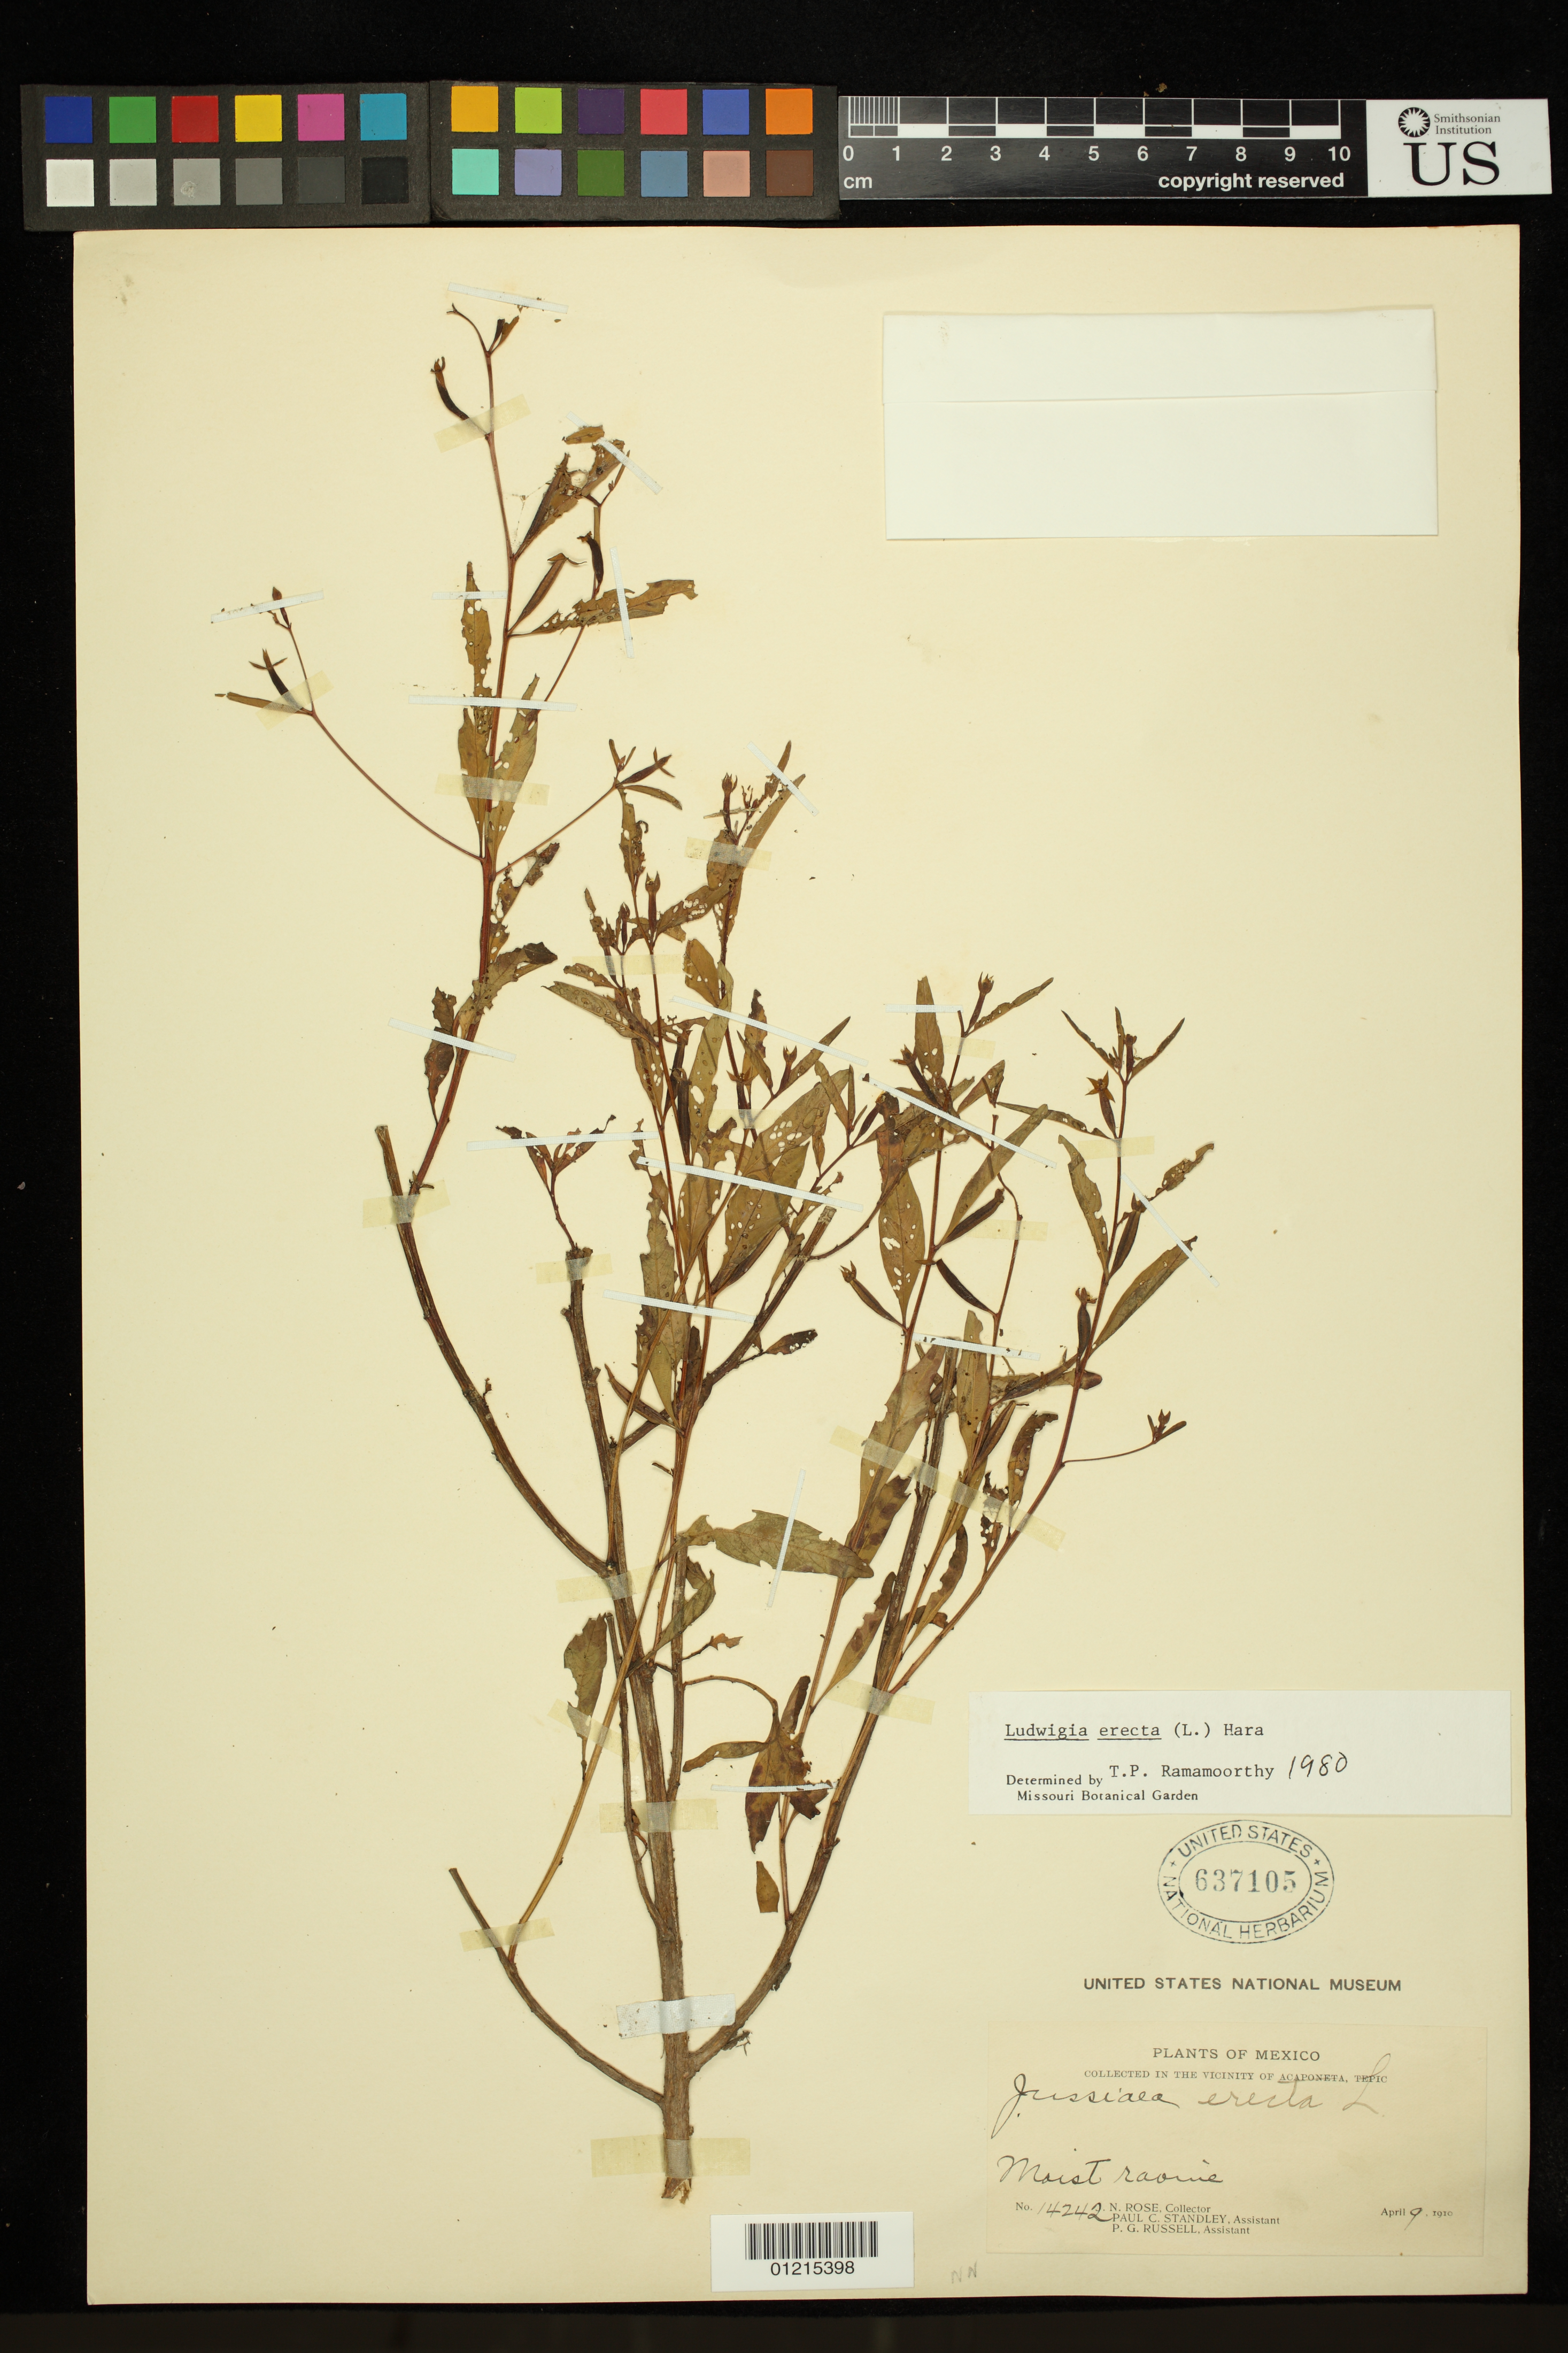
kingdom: Plantae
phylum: Tracheophyta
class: Magnoliopsida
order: Myrtales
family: Onagraceae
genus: Ludwigia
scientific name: Ludwigia erecta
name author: (L.) H. Hara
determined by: Ramamoorthy, T. P.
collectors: J. N. Rose, P. C. Standley & P. G. Russell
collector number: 14242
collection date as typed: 9 Apr 1910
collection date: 1910-04-09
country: Mexico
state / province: Nayarit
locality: Vicinity of Acaponeta, Tepic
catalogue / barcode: US 637105